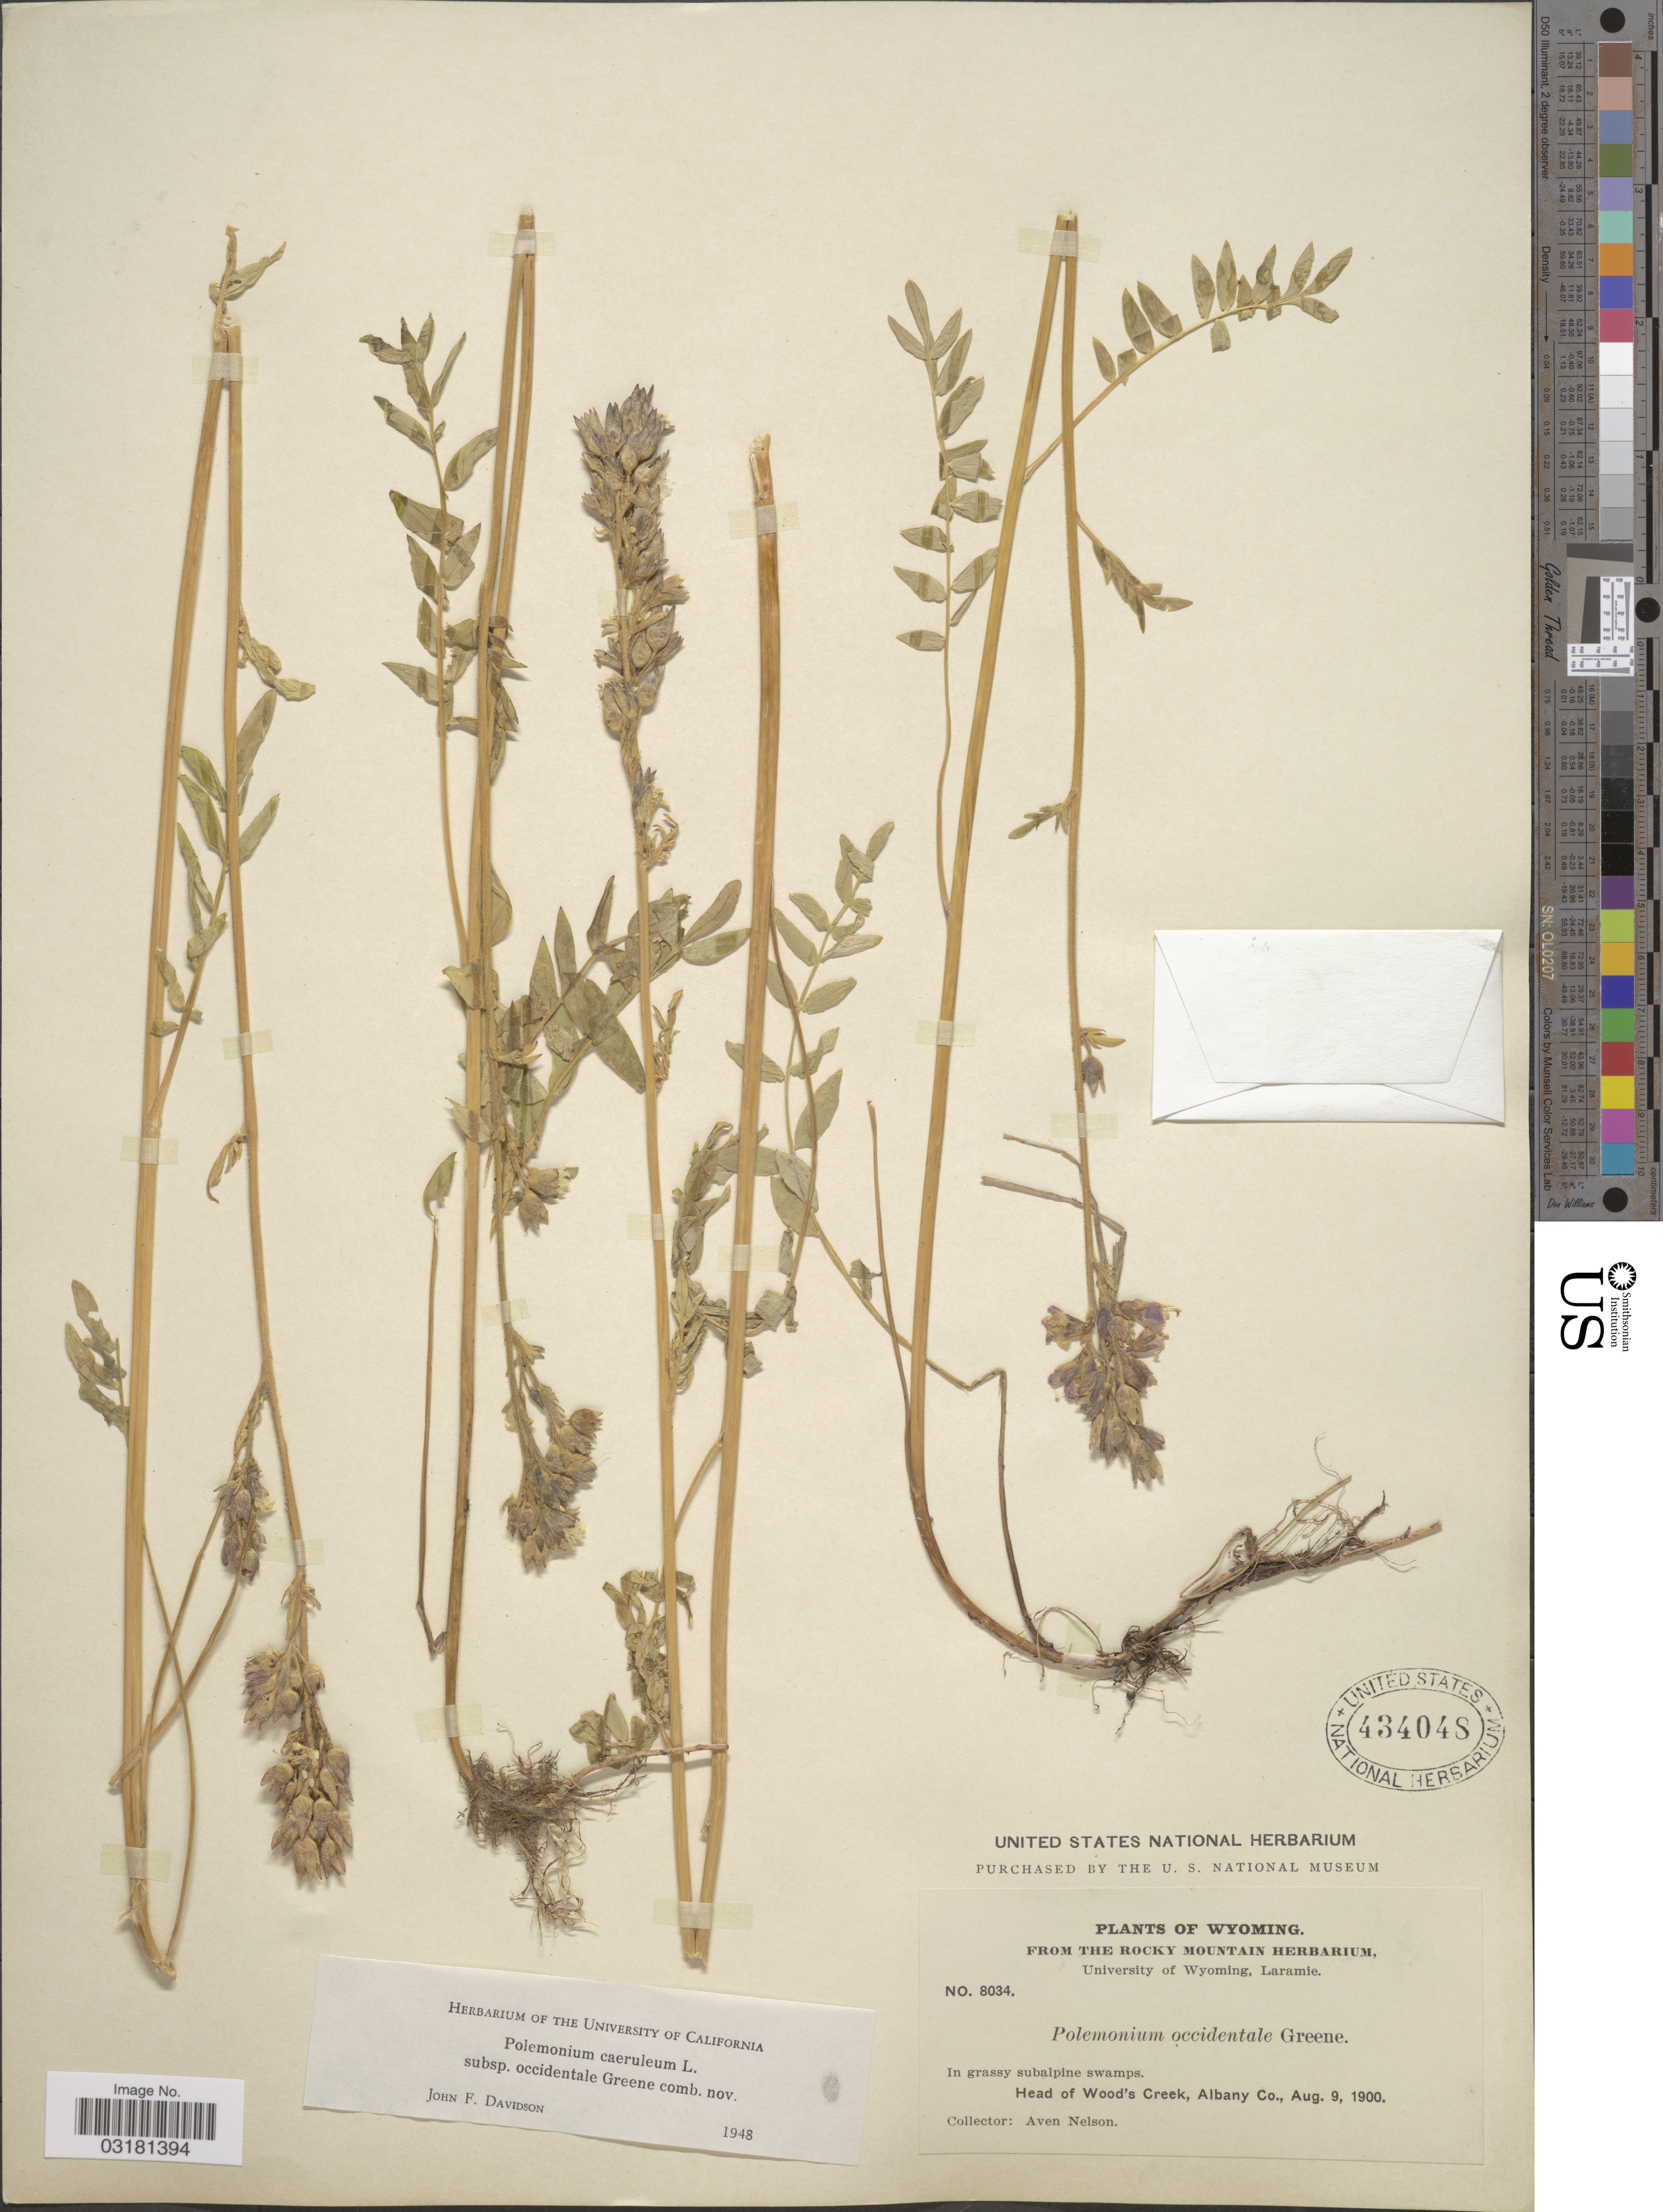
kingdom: Plantae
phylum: Tracheophyta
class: Magnoliopsida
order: Ericales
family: Polemoniaceae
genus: Polemonium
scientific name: Polemonium occidentale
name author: Greene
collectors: A. Nelson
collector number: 8034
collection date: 1900-08-09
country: United States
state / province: Wyoming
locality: Head of Wood's Creek, Albany Co.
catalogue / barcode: US 434048